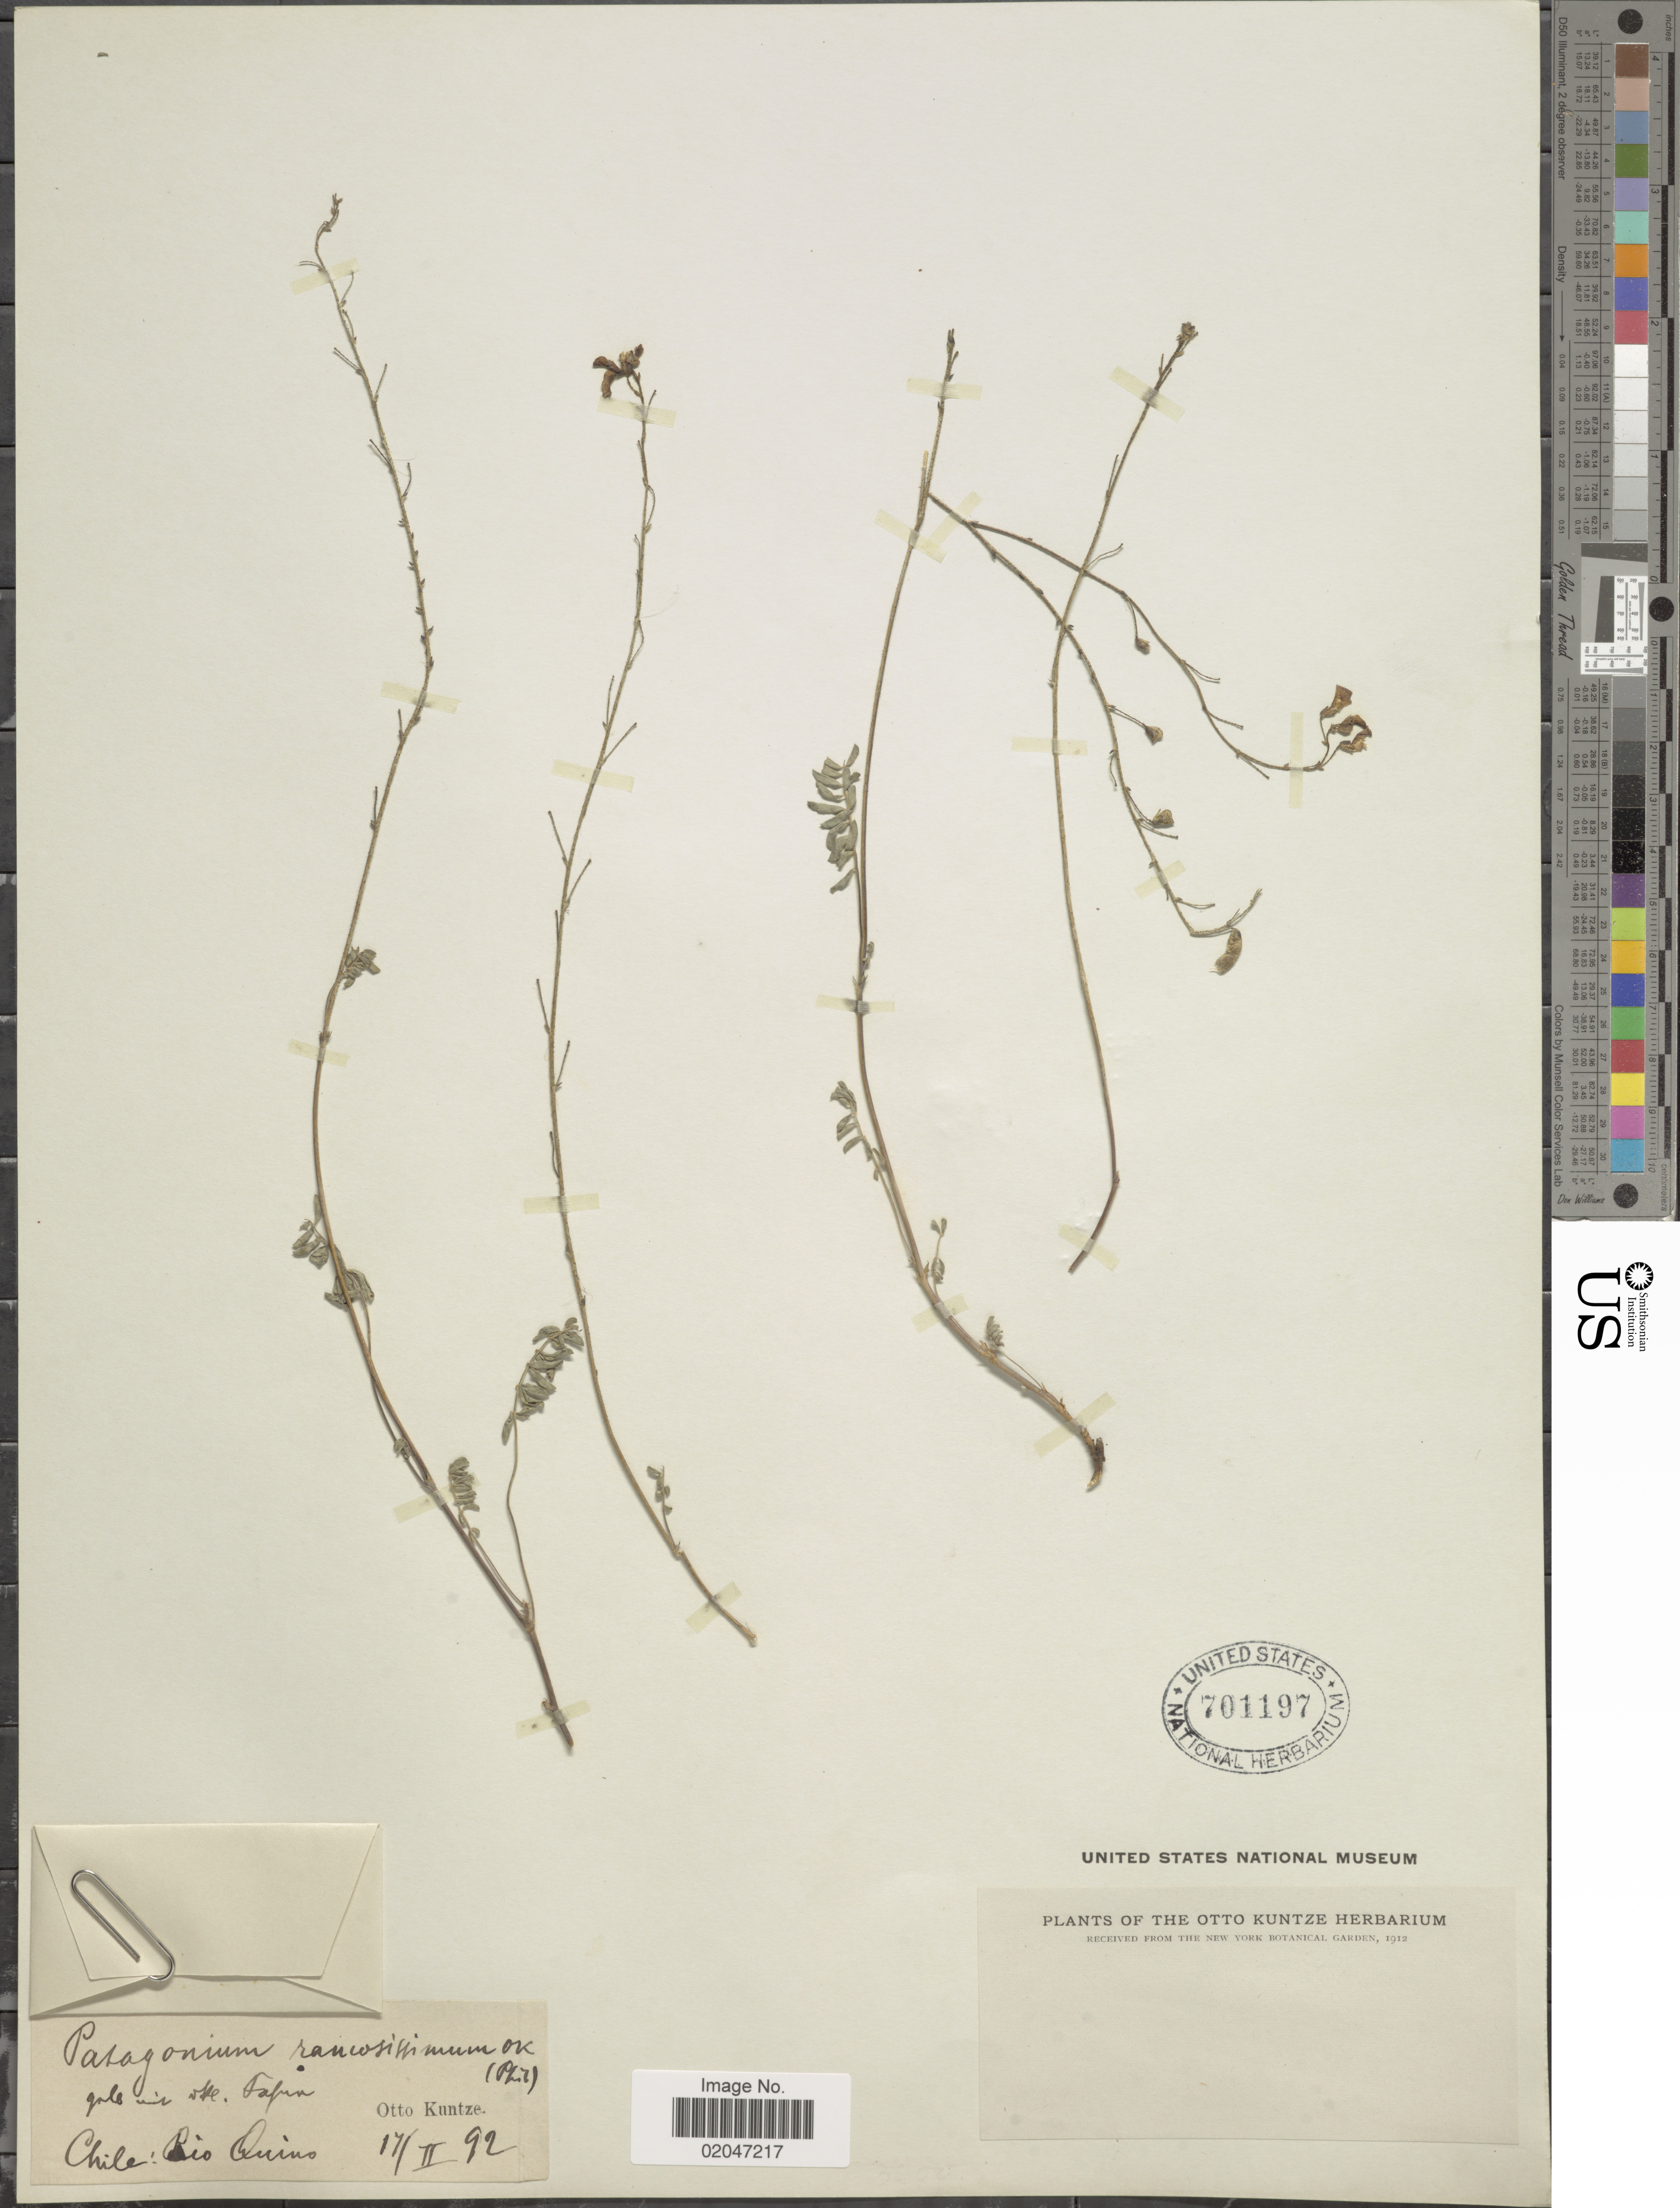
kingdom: Plantae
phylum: Tracheophyta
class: Magnoliopsida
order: Fabales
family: Fabaceae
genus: Adesmia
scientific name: Adesmia ramosissima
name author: Phil.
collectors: C.E.O. Kuntze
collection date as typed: Transcribed d/m/y: 17/2/92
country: Chile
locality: Rio Quino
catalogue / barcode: US 701197